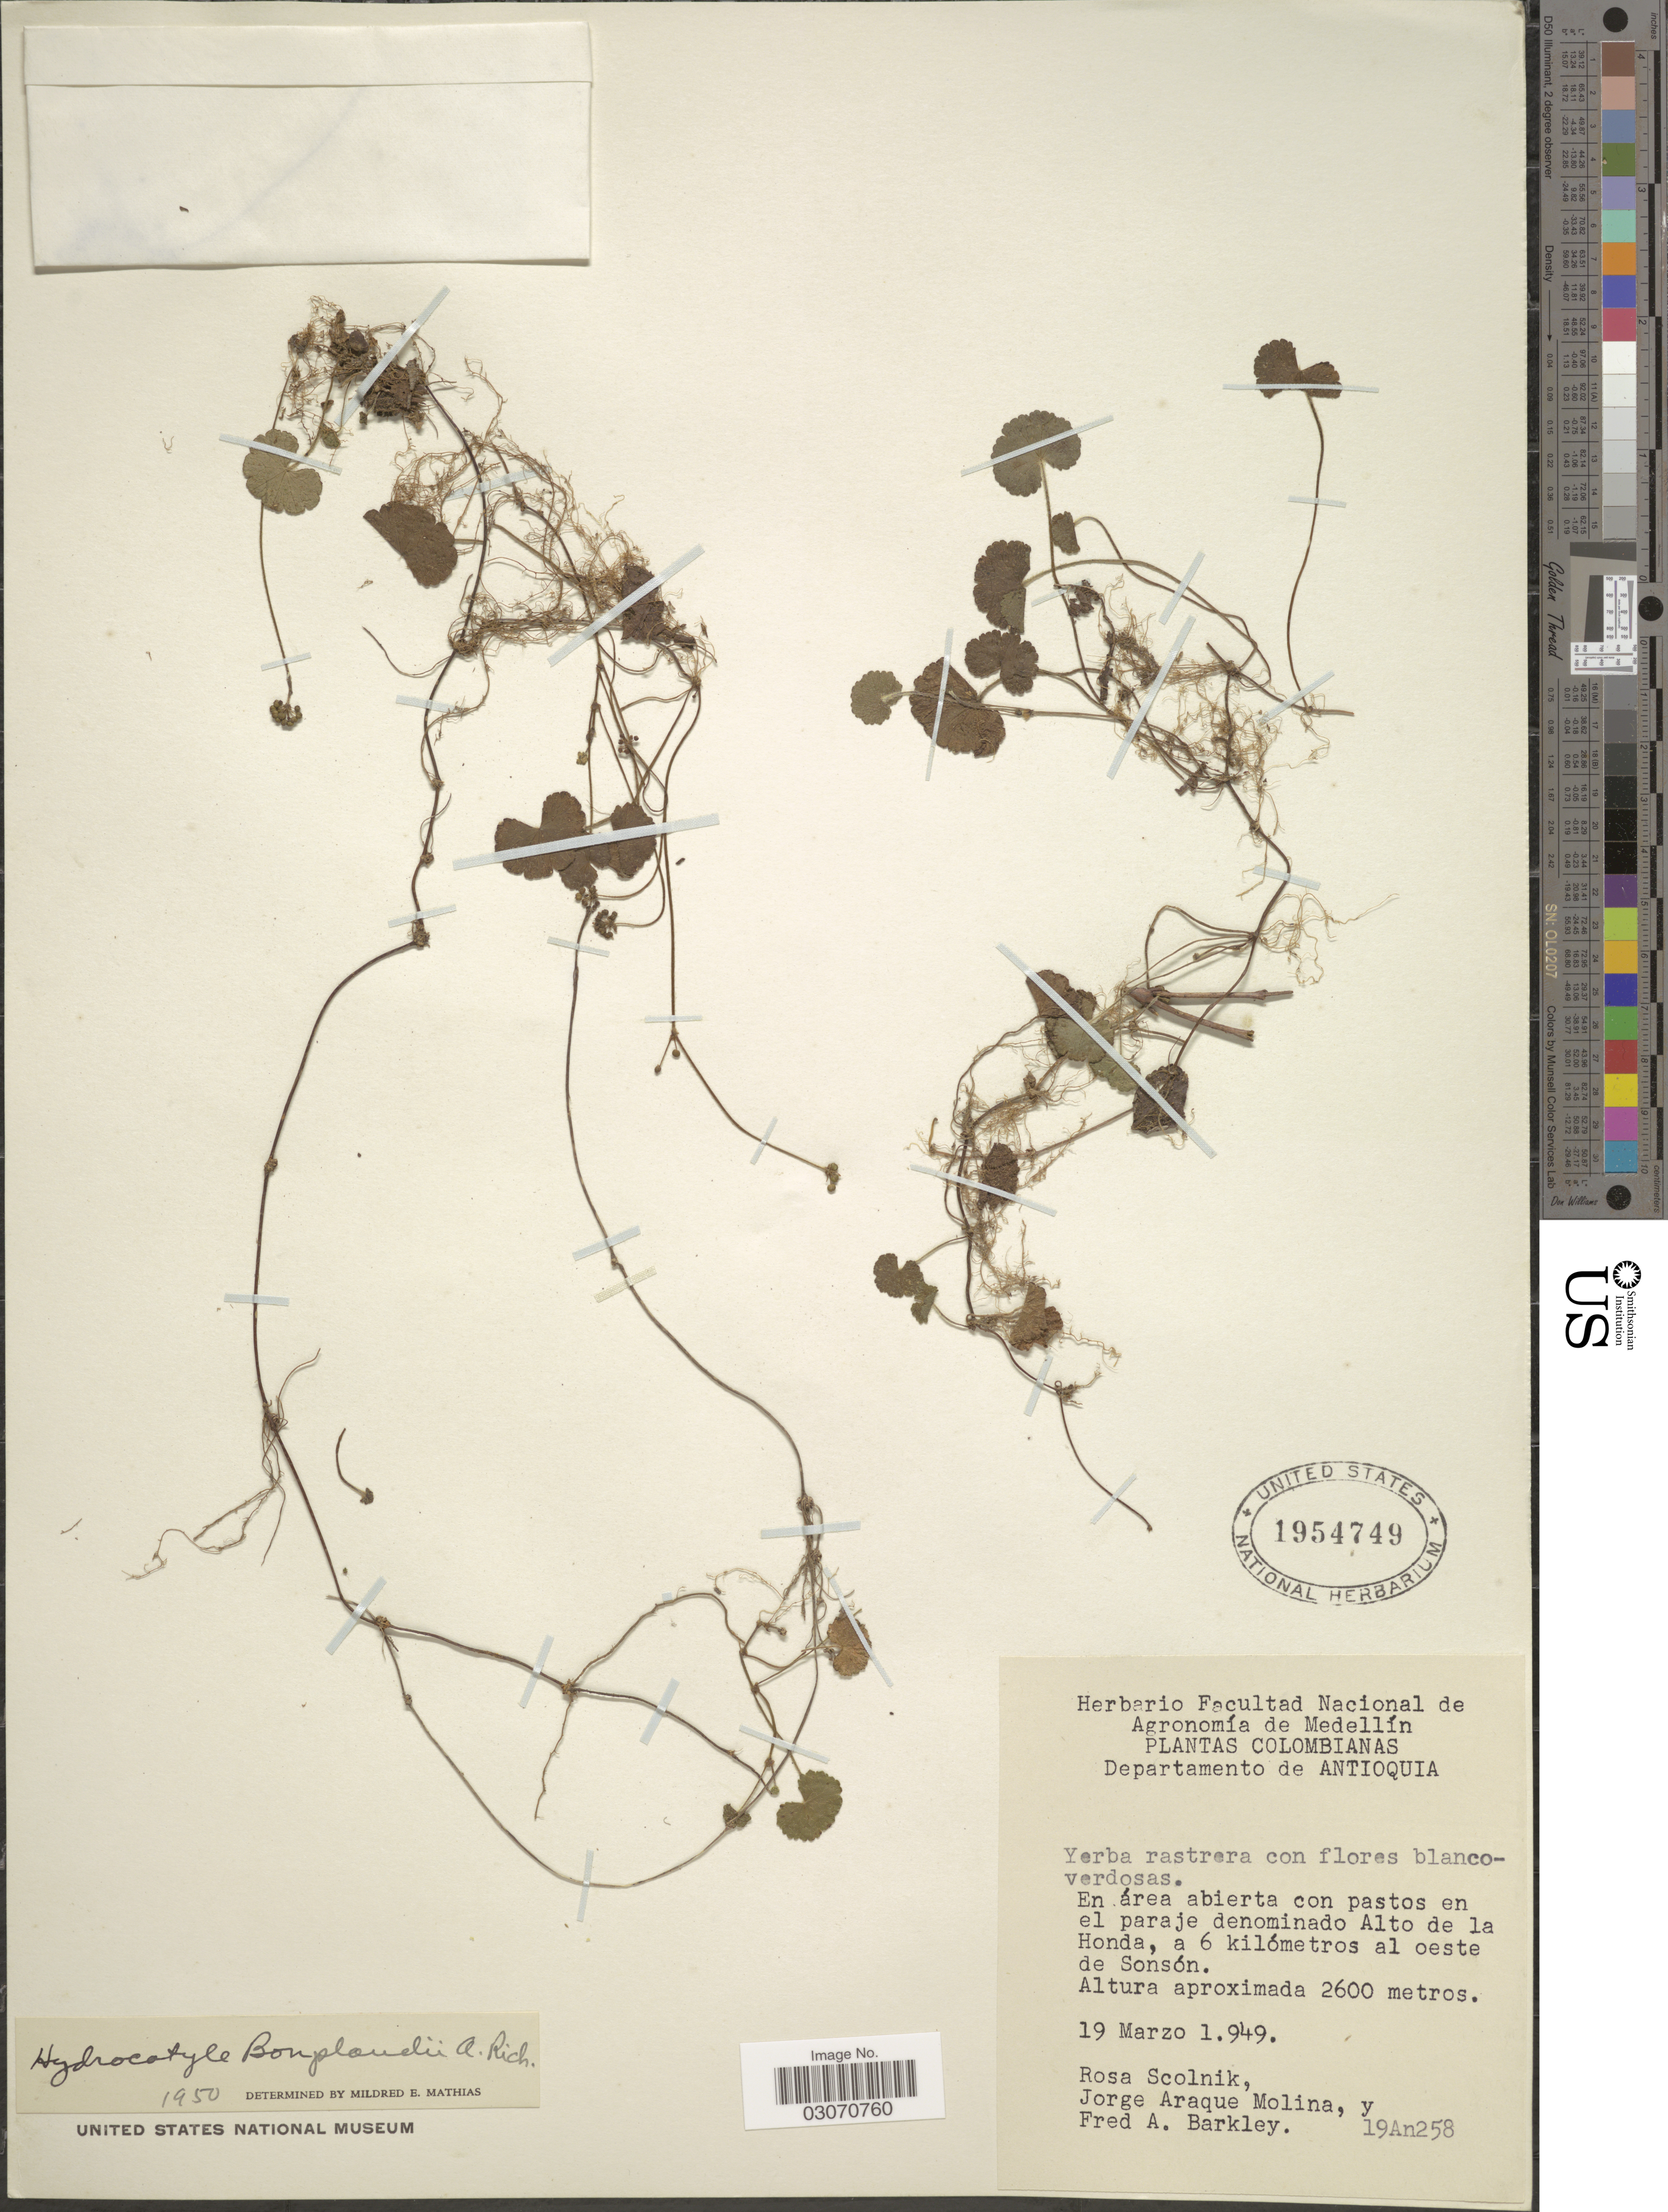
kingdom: Plantae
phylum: Tracheophyta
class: Magnoliopsida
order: Apiales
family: Araliaceae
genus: Hydrocotyle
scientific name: Hydrocotyle bonplandii var. bonplandii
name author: A. Rich.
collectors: R. Scolnik, J. Araque Molina & F. A. Barkley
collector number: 19An258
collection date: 1949-03-19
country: Colombia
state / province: Antioquia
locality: Departamento de Antioquia. En área abierta con pastos en el paraje denominado Alto de la Honda, a 6 kilómetros al oeste de Sonsón.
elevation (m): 2600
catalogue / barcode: US 1954749